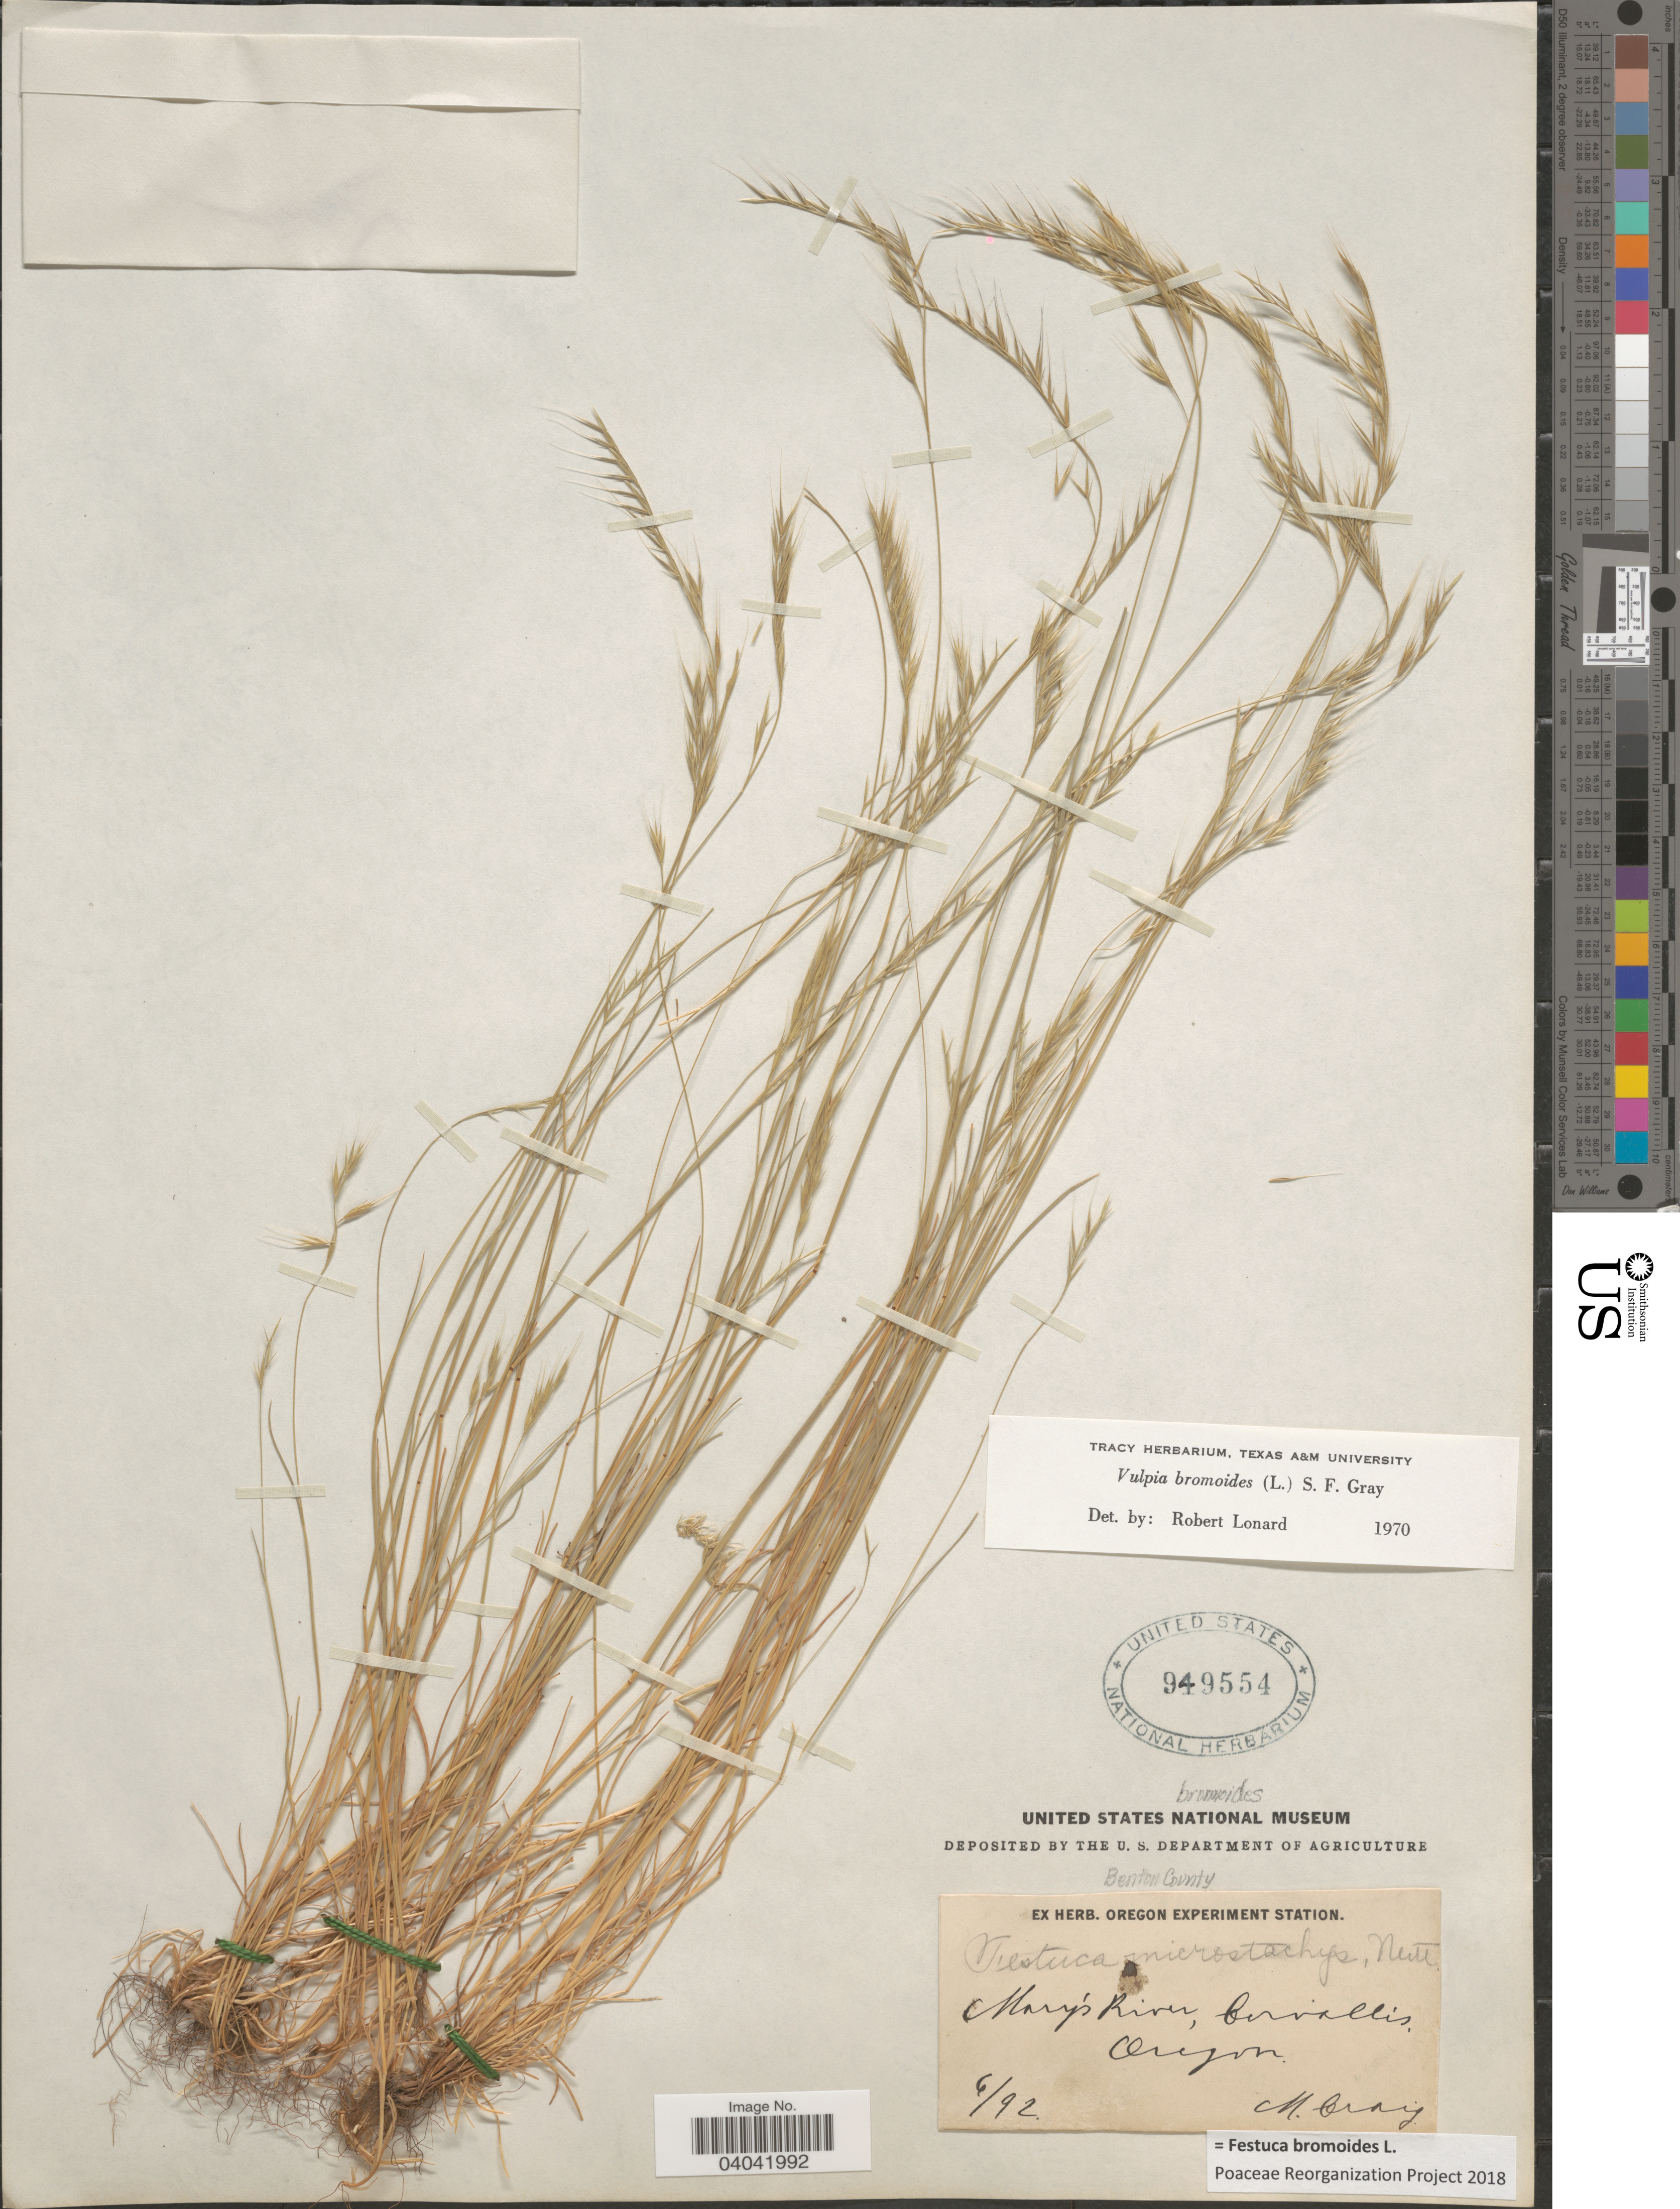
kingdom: Plantae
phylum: Tracheophyta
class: Liliopsida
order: Poales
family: Poaceae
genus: Festuca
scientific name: Festuca bromoides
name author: L.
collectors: M. Gray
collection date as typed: Transcribed d/m/y: /6/92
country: United States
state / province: Oregon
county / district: Benton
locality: Benton County. Mary's River, Corvallis.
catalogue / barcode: US 949554